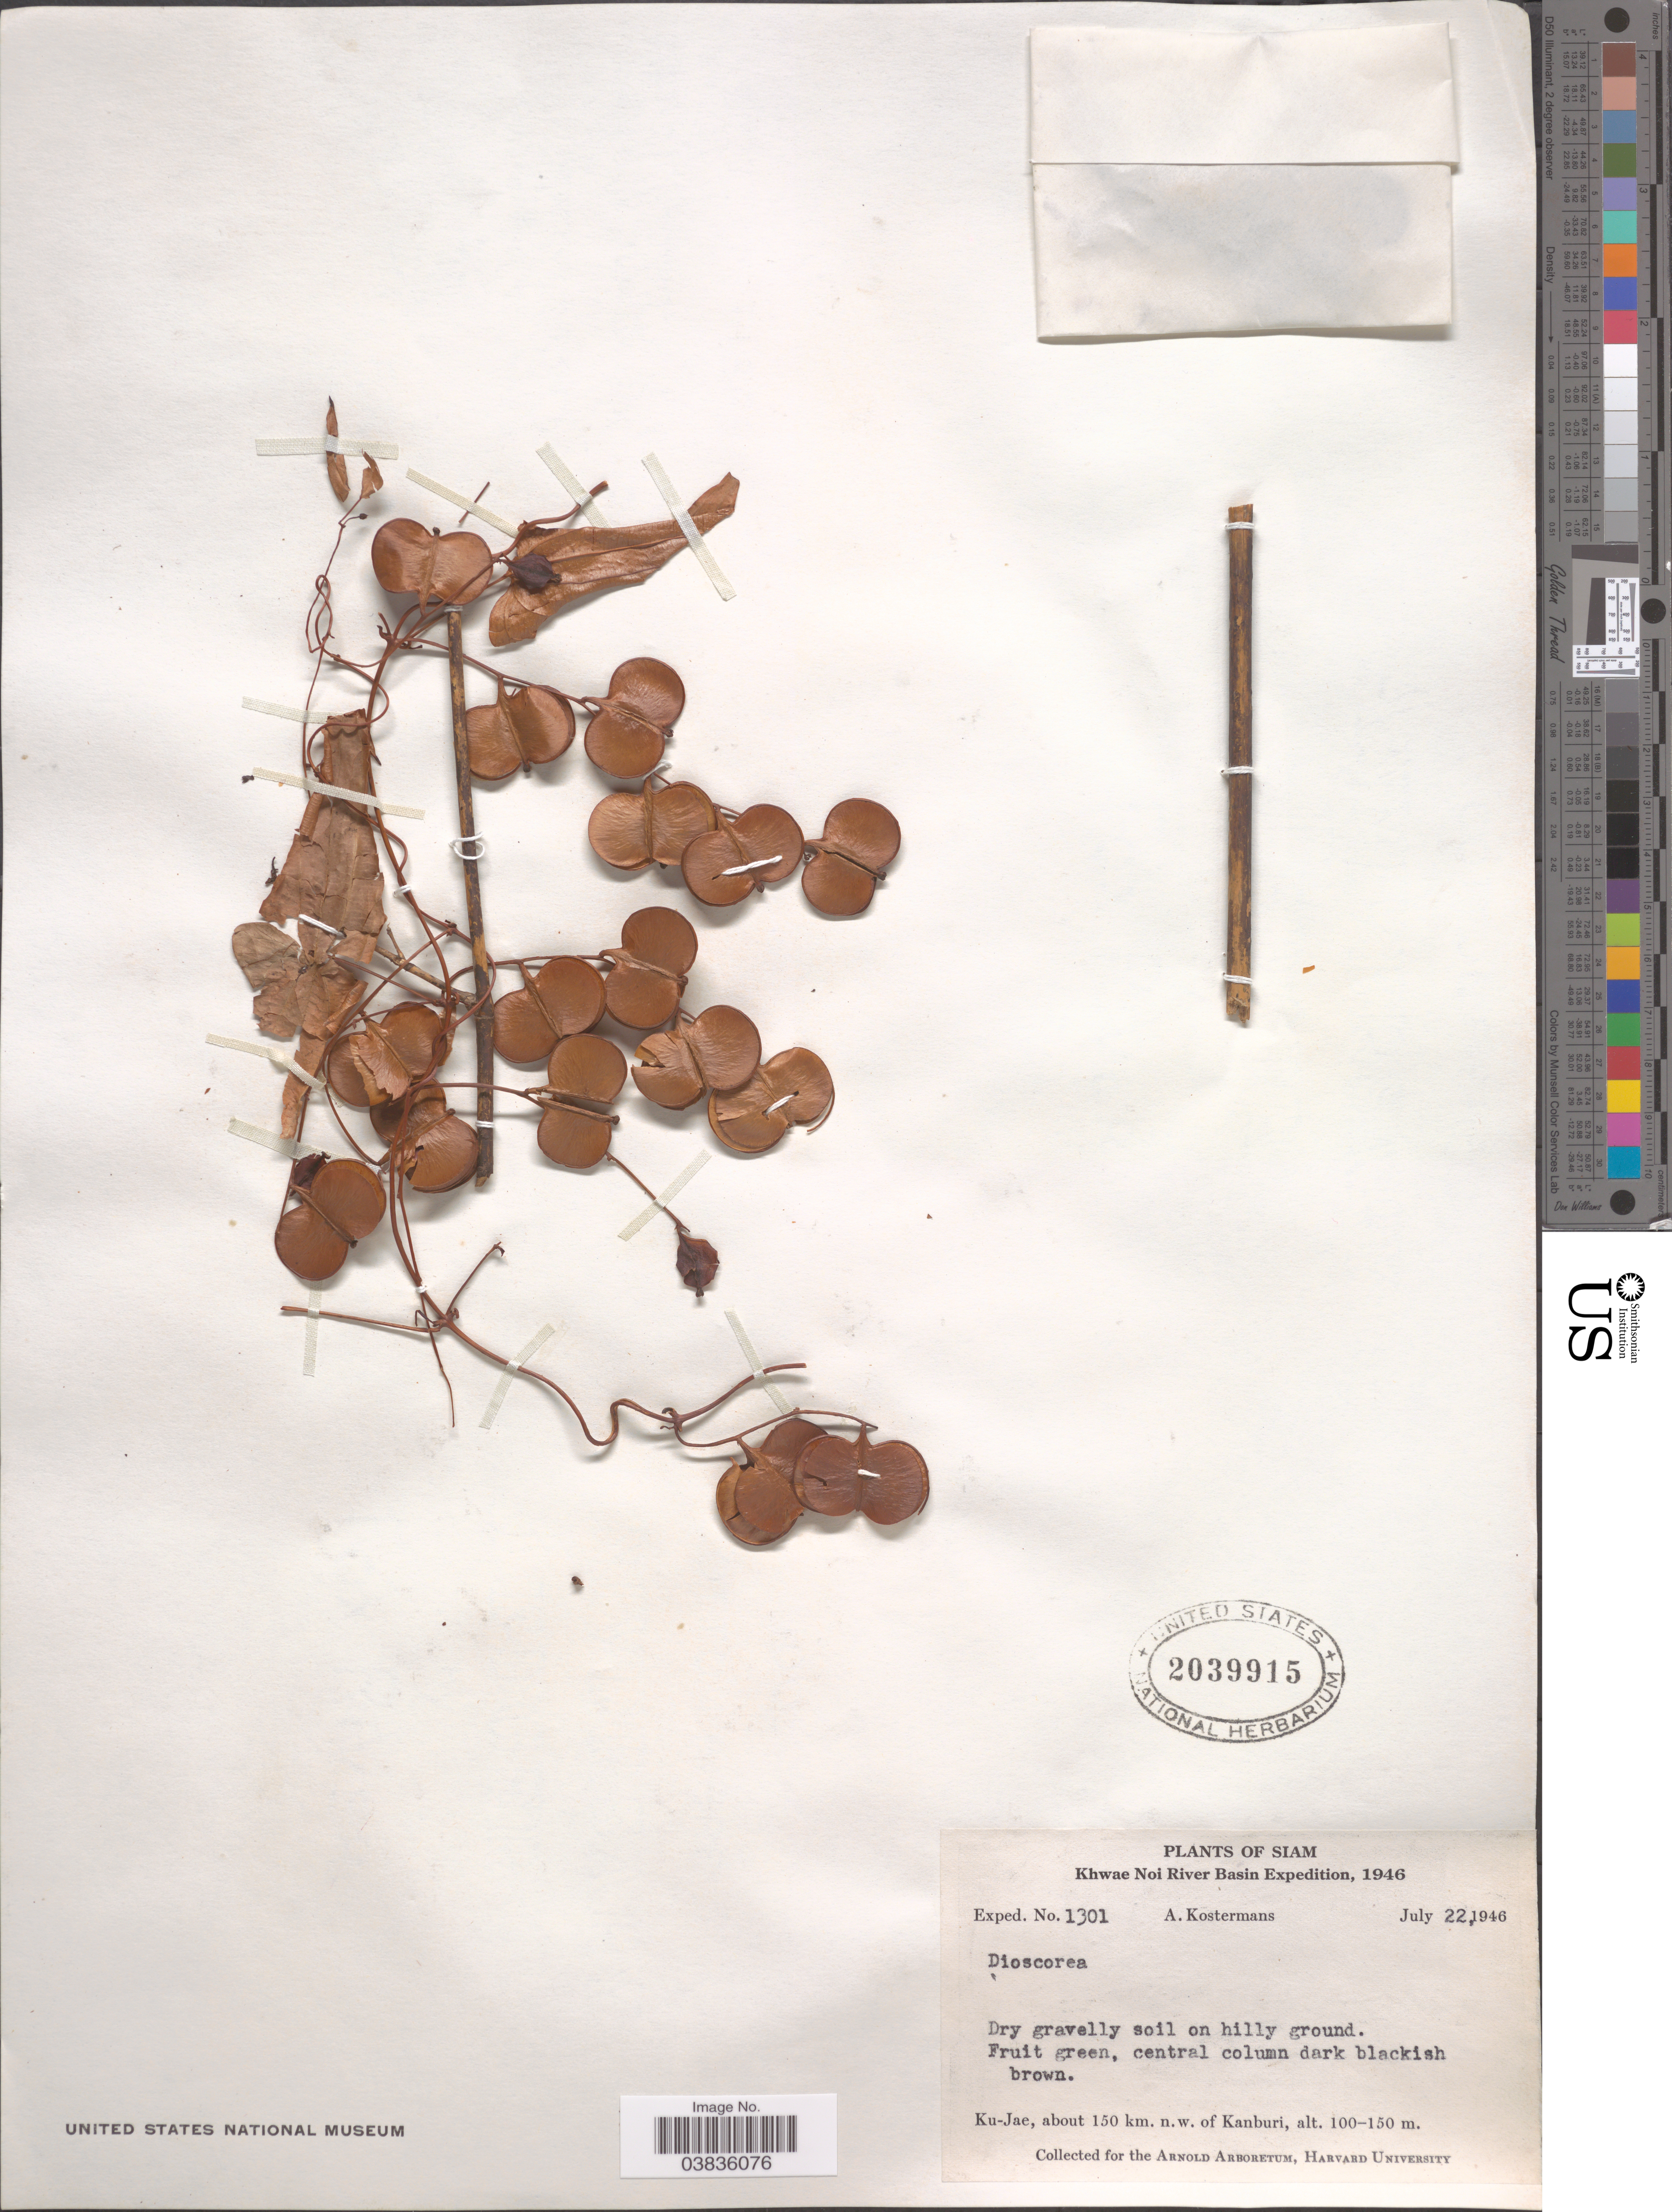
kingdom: Plantae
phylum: Tracheophyta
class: Liliopsida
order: Dioscoreales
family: Dioscoreaceae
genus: Dioscorea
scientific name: Dioscorea sp.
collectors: A. J. G. Kostermans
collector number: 1301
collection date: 1946-07-22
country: Thailand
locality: Siam. Khwae Noi River Basin. Ku-Jae, about 150 km. n.w. of Kanburi.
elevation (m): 100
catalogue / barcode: US 2039915